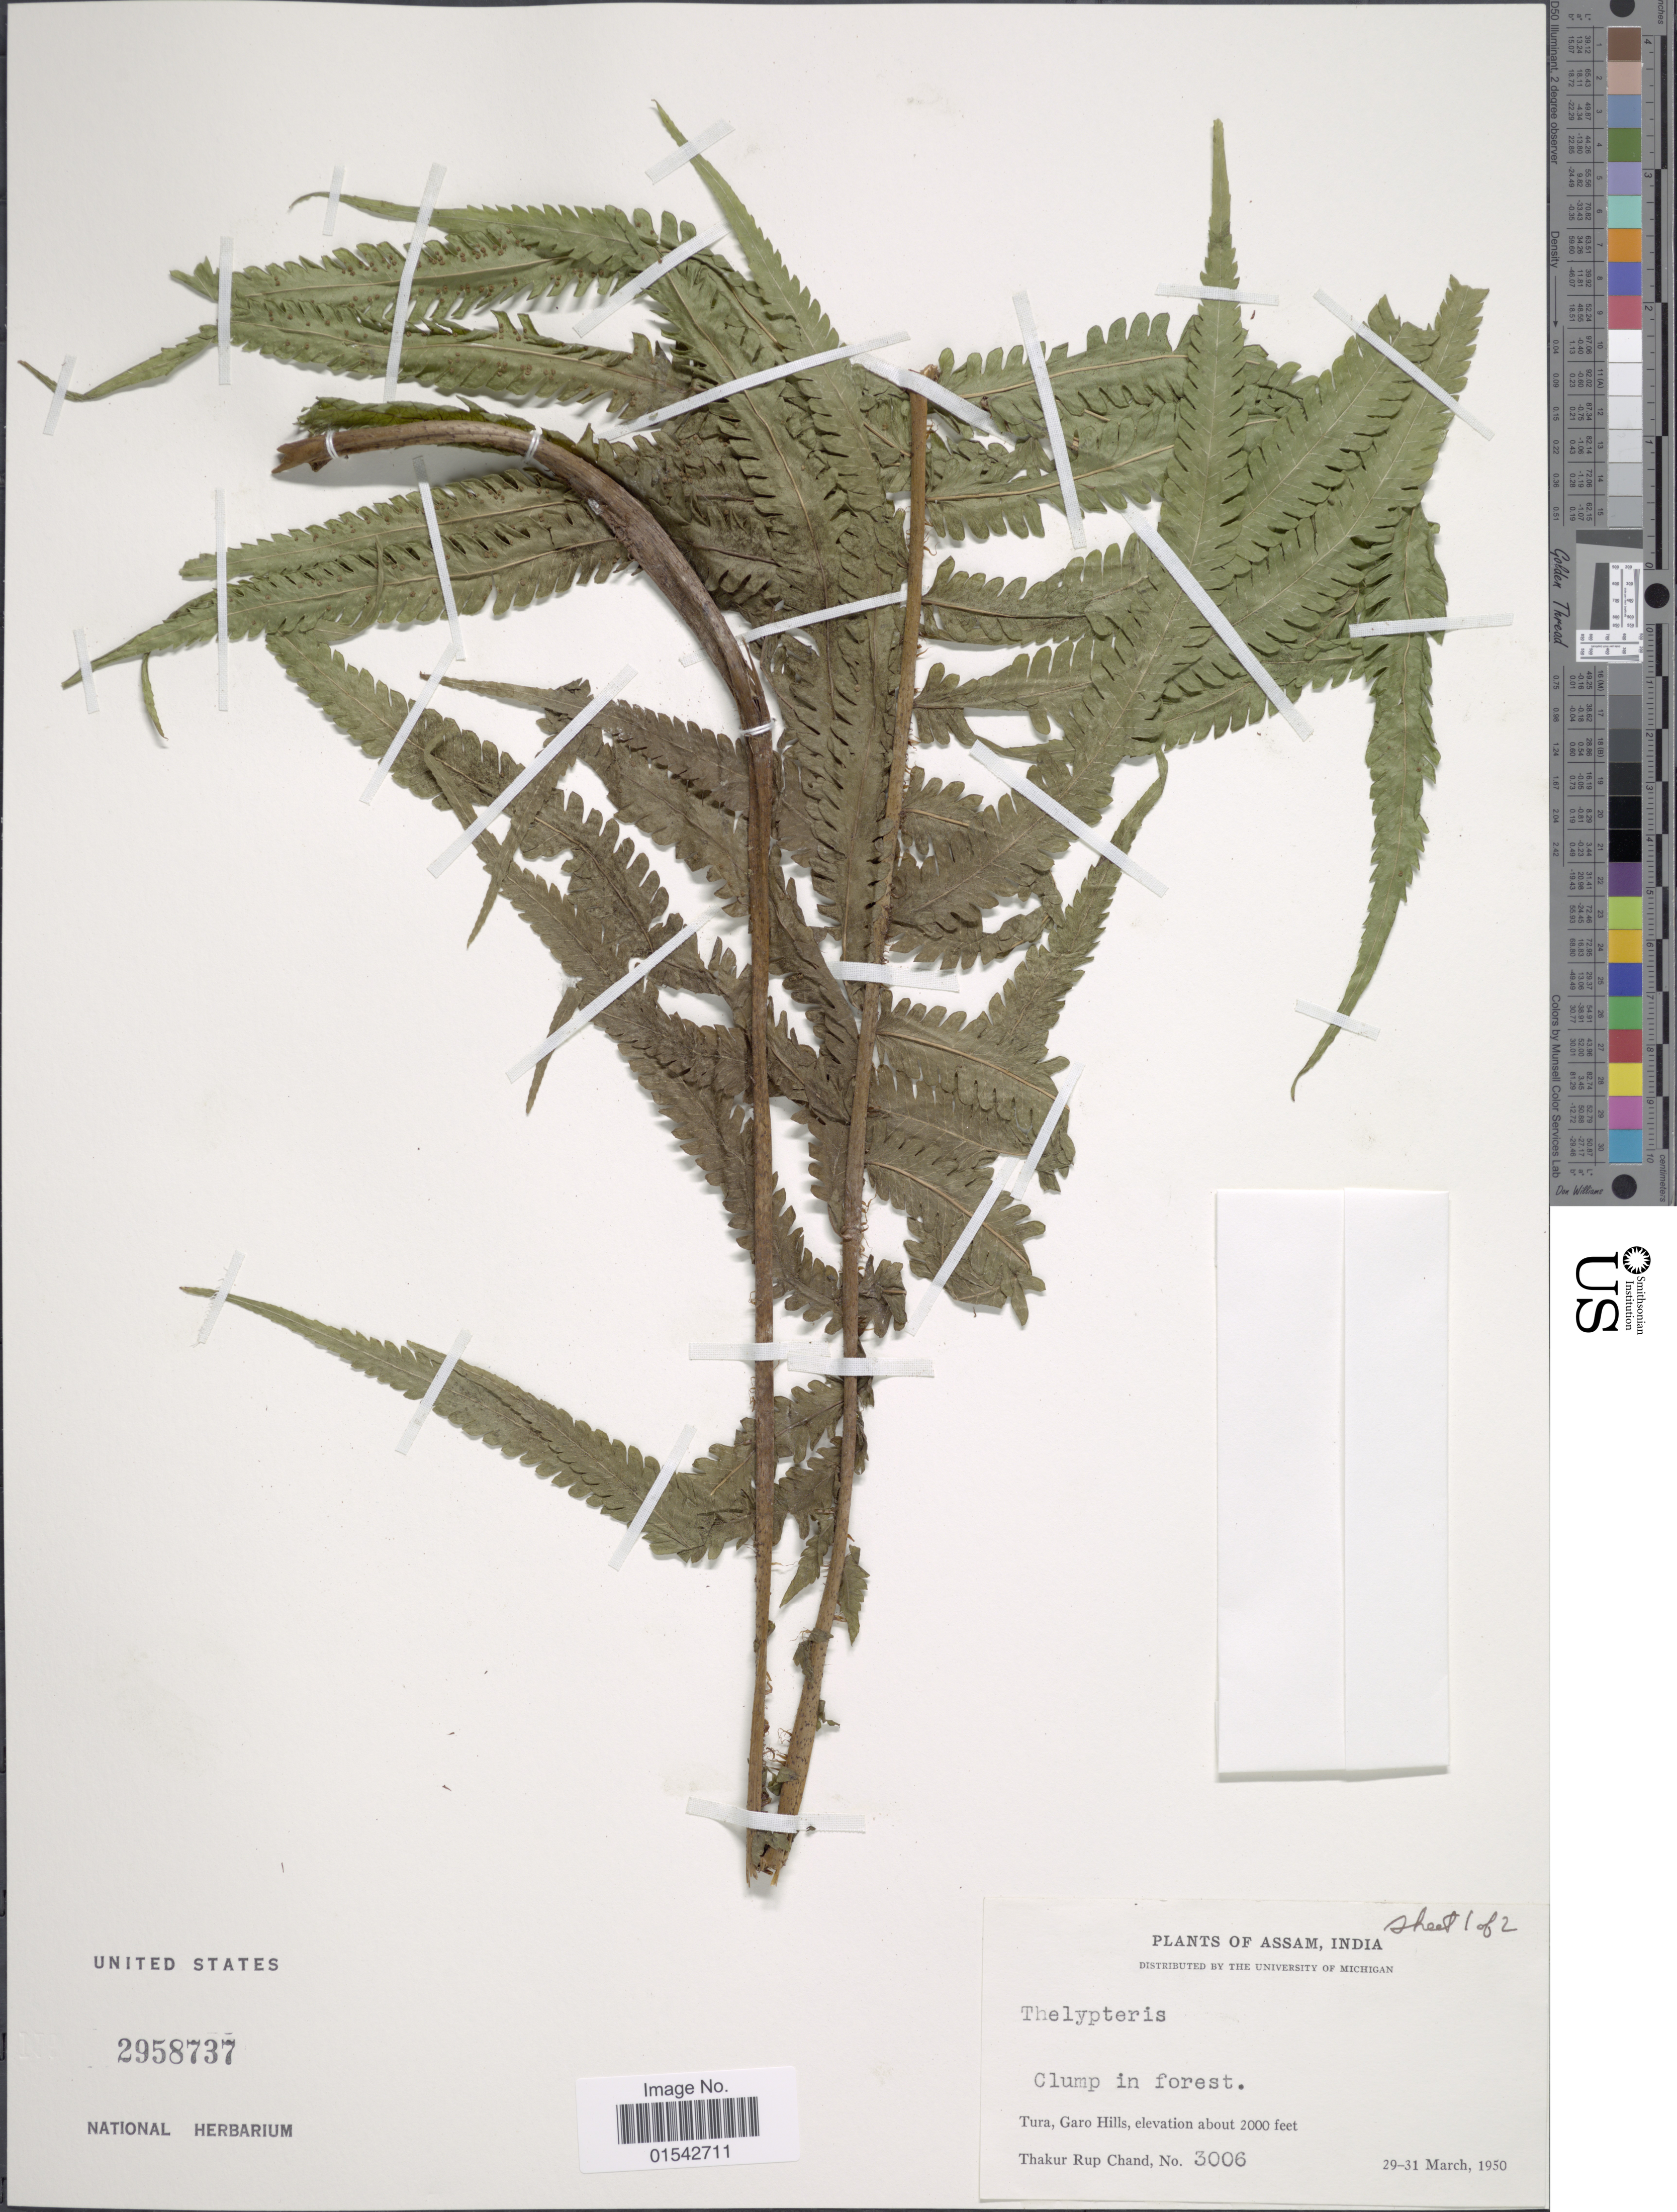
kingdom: Plantae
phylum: Tracheophyta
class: Polypodiopsida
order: Polypodiales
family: Thelypteridaceae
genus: Cyclosorus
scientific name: Cyclosorus sp.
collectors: T. R. Chand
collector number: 3006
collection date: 1950-03-29/1950-03-31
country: India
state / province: Meghalaya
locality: Assam, Tura, Garo Hills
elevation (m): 610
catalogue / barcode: US 2958737